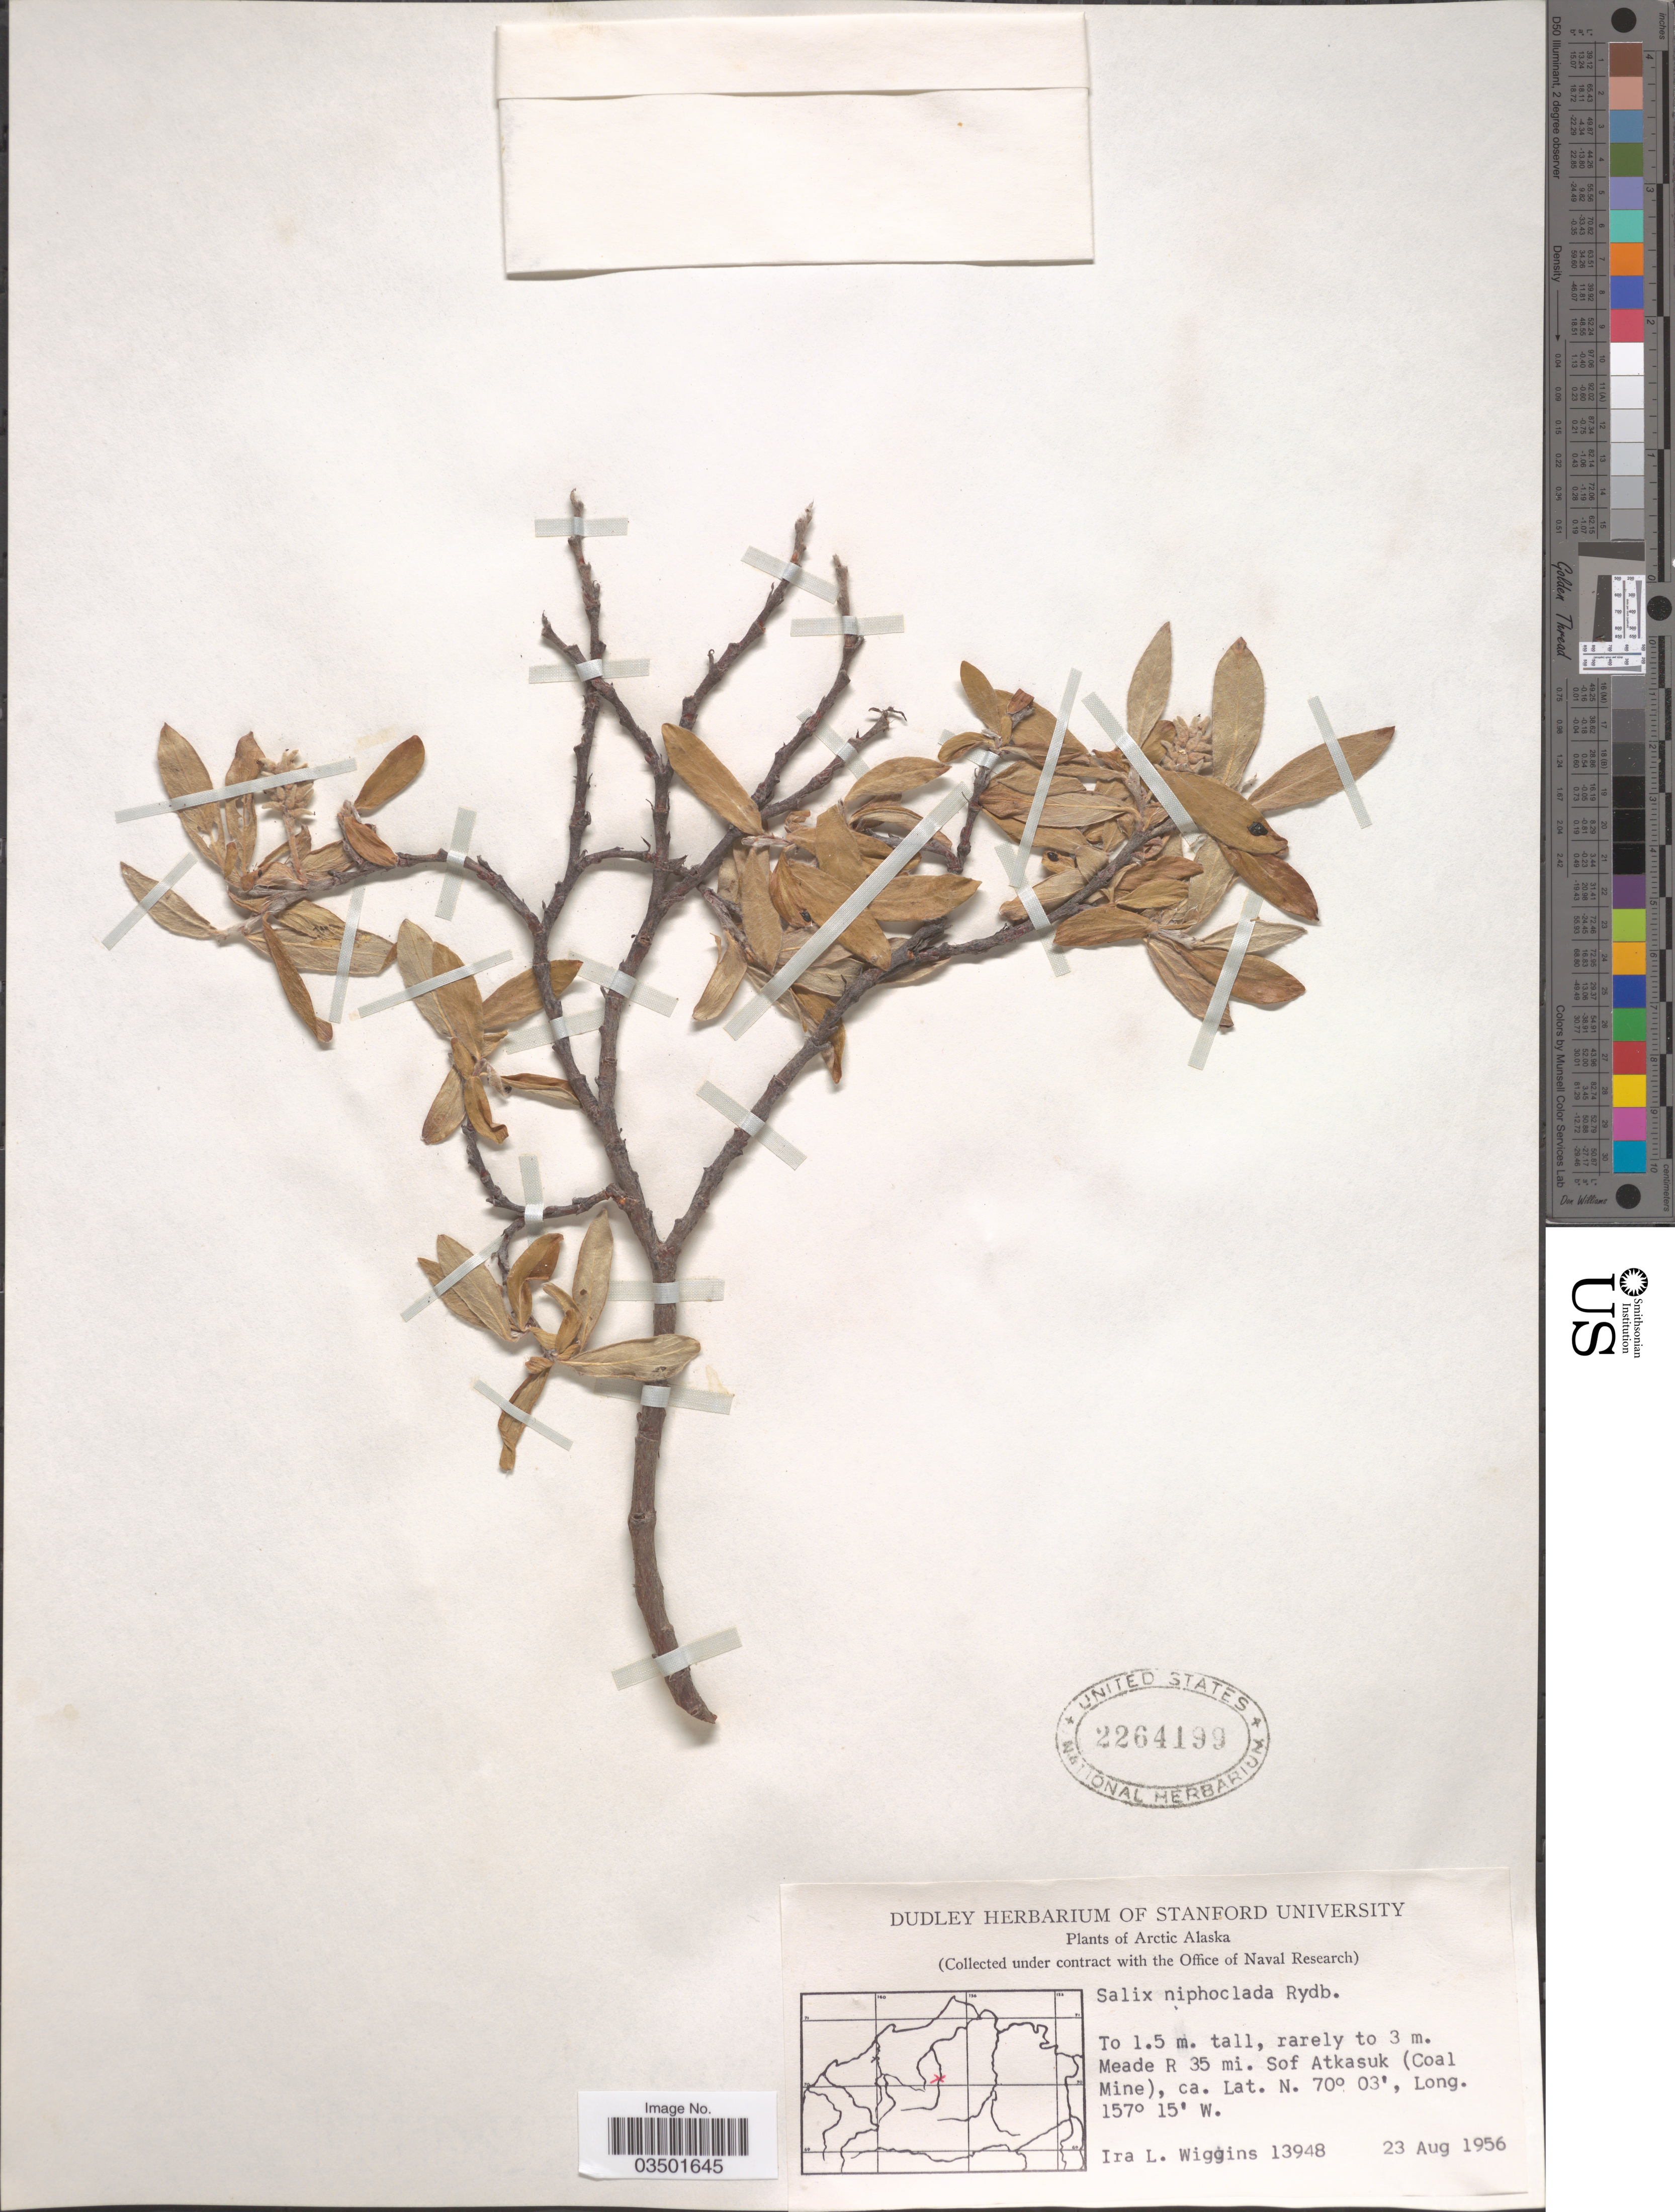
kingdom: Plantae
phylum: Tracheophyta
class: Magnoliopsida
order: Malpighiales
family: Salicaceae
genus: Salix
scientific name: Salix niphoclada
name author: Rydb.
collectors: I. L. Wiggins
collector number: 13948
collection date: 1956-08-23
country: United States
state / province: Alaska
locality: Arctic Alaska. Meade R 35 mi. S of Atkasuk (Coal Mine).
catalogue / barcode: US 2264199